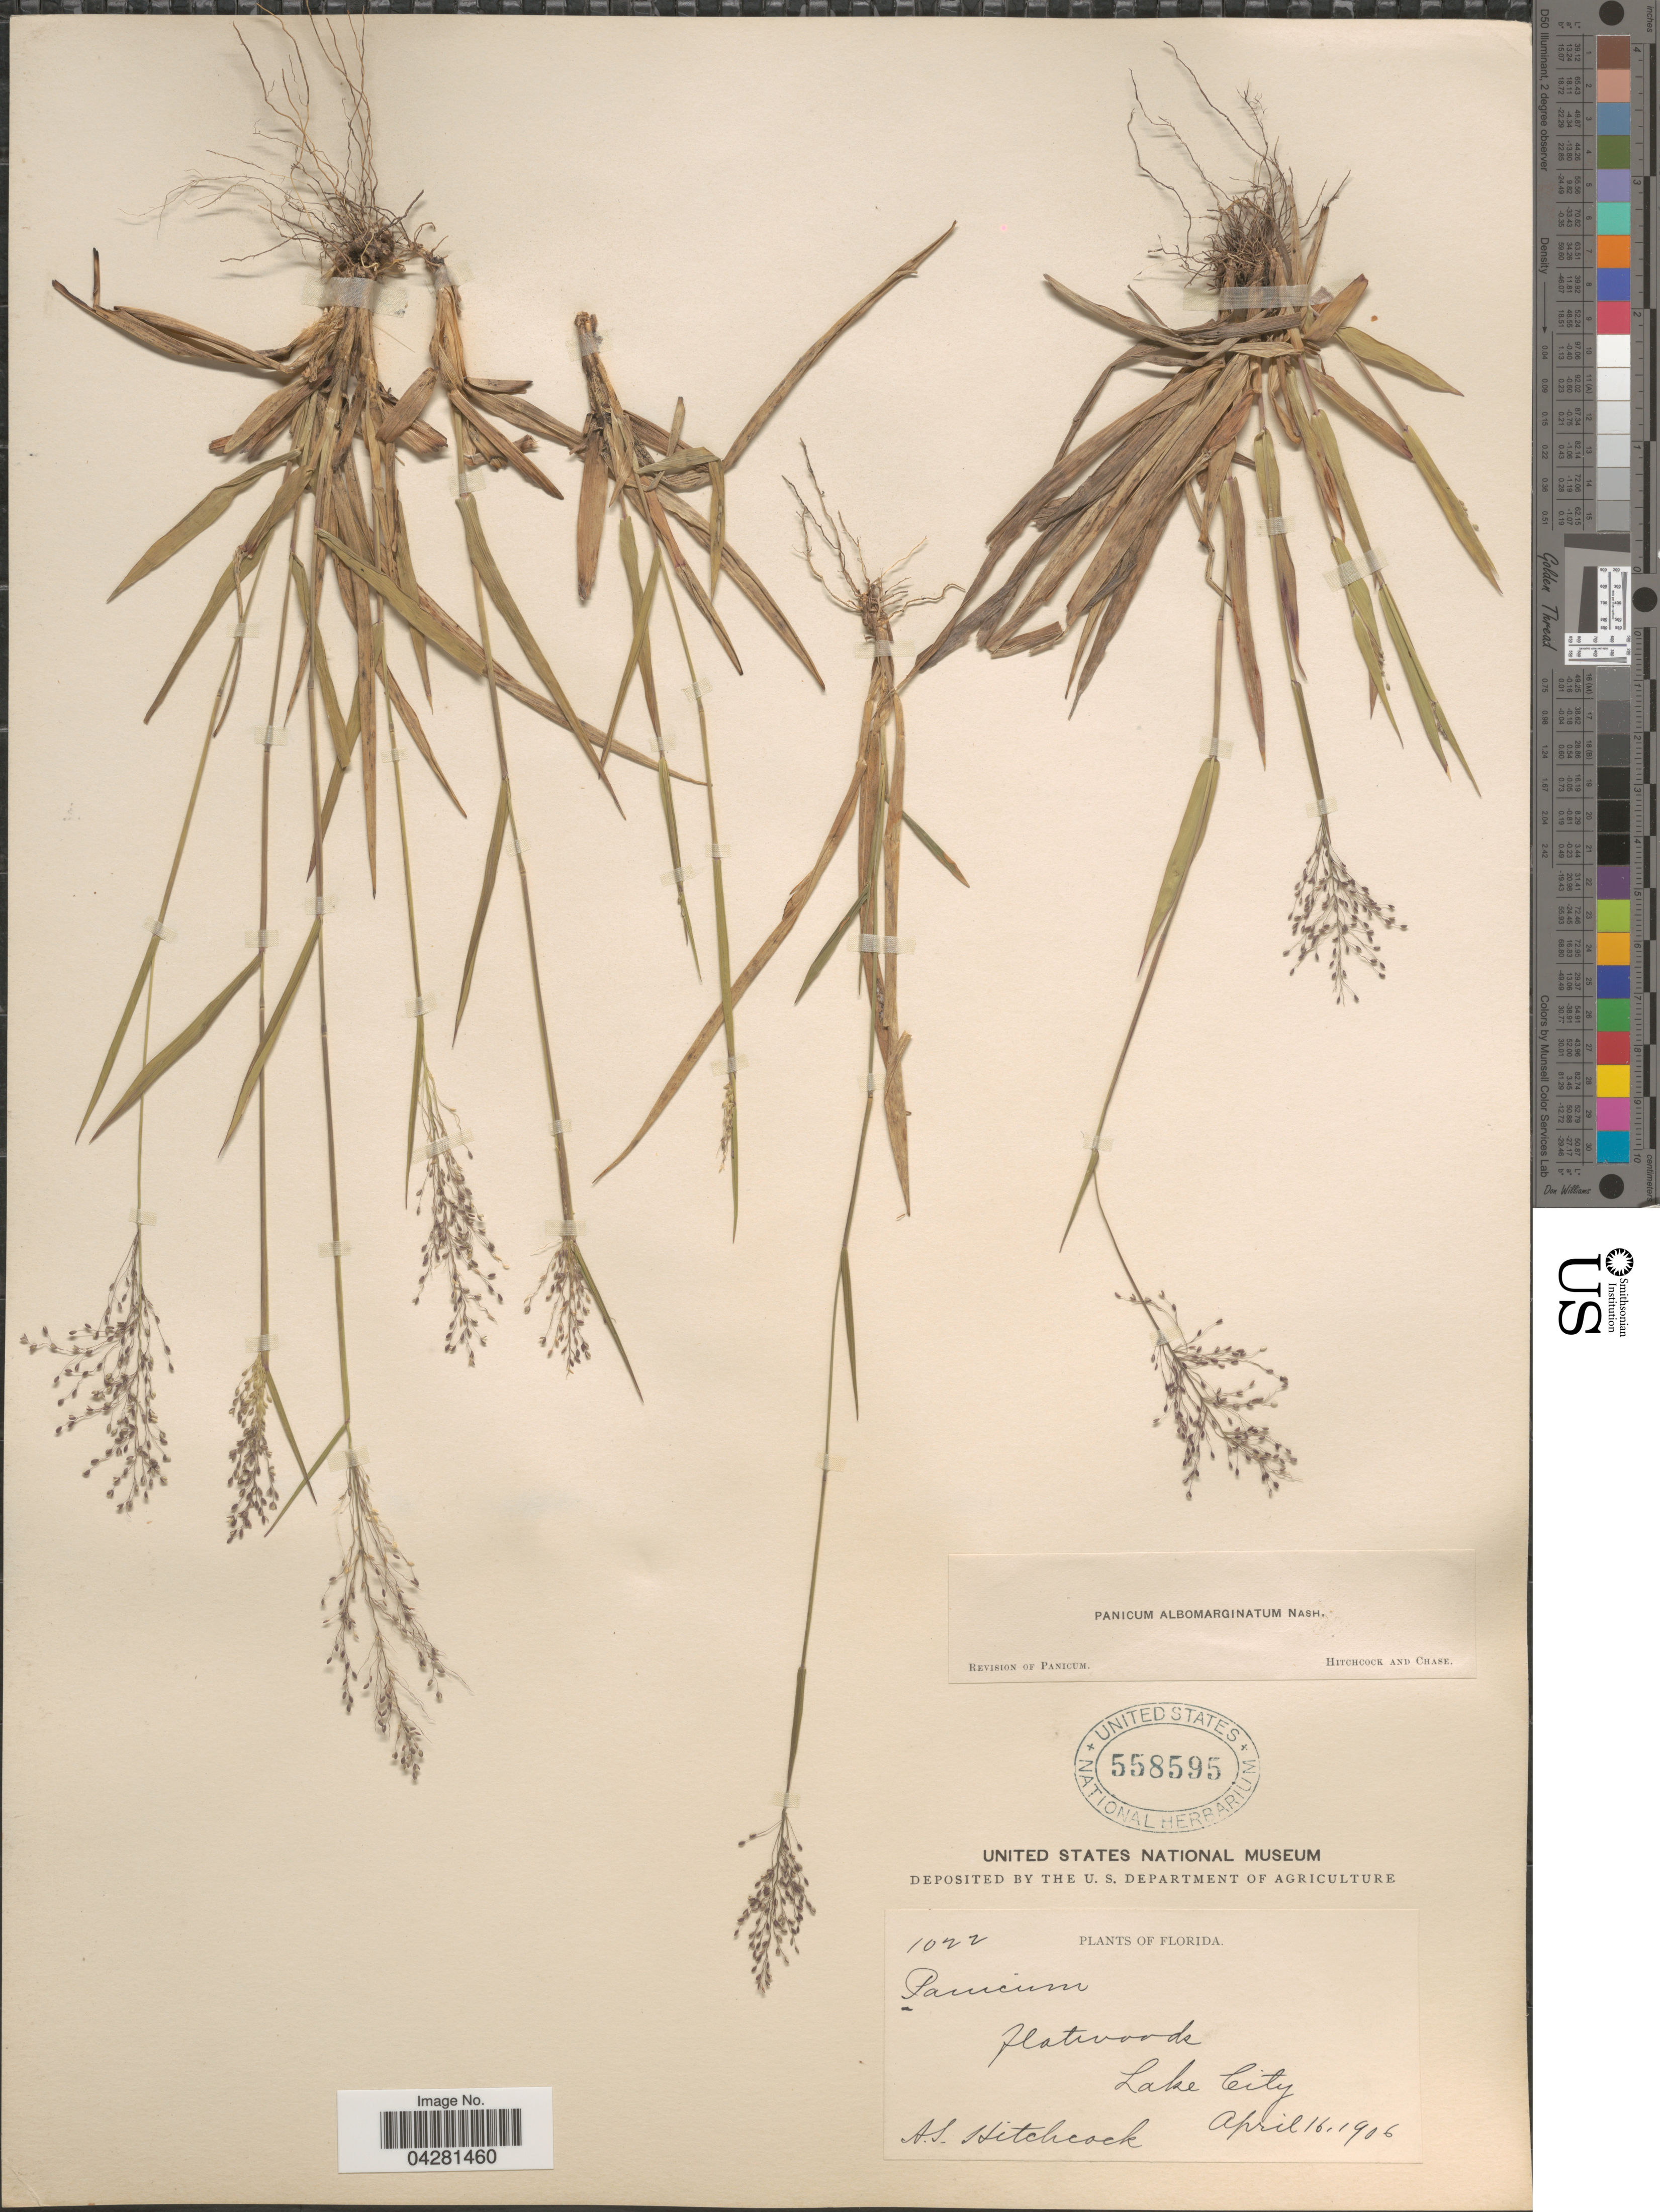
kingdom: Plantae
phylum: Tracheophyta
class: Liliopsida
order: Poales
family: Poaceae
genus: Dichanthelium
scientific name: Dichanthelium dichotomum var. unciphyllum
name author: (Trin.) Davidse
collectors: A. S. Hitchcock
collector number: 1022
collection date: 1906-04-16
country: United States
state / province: Florida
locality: Flatwoods. Lake City.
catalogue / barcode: US 558595